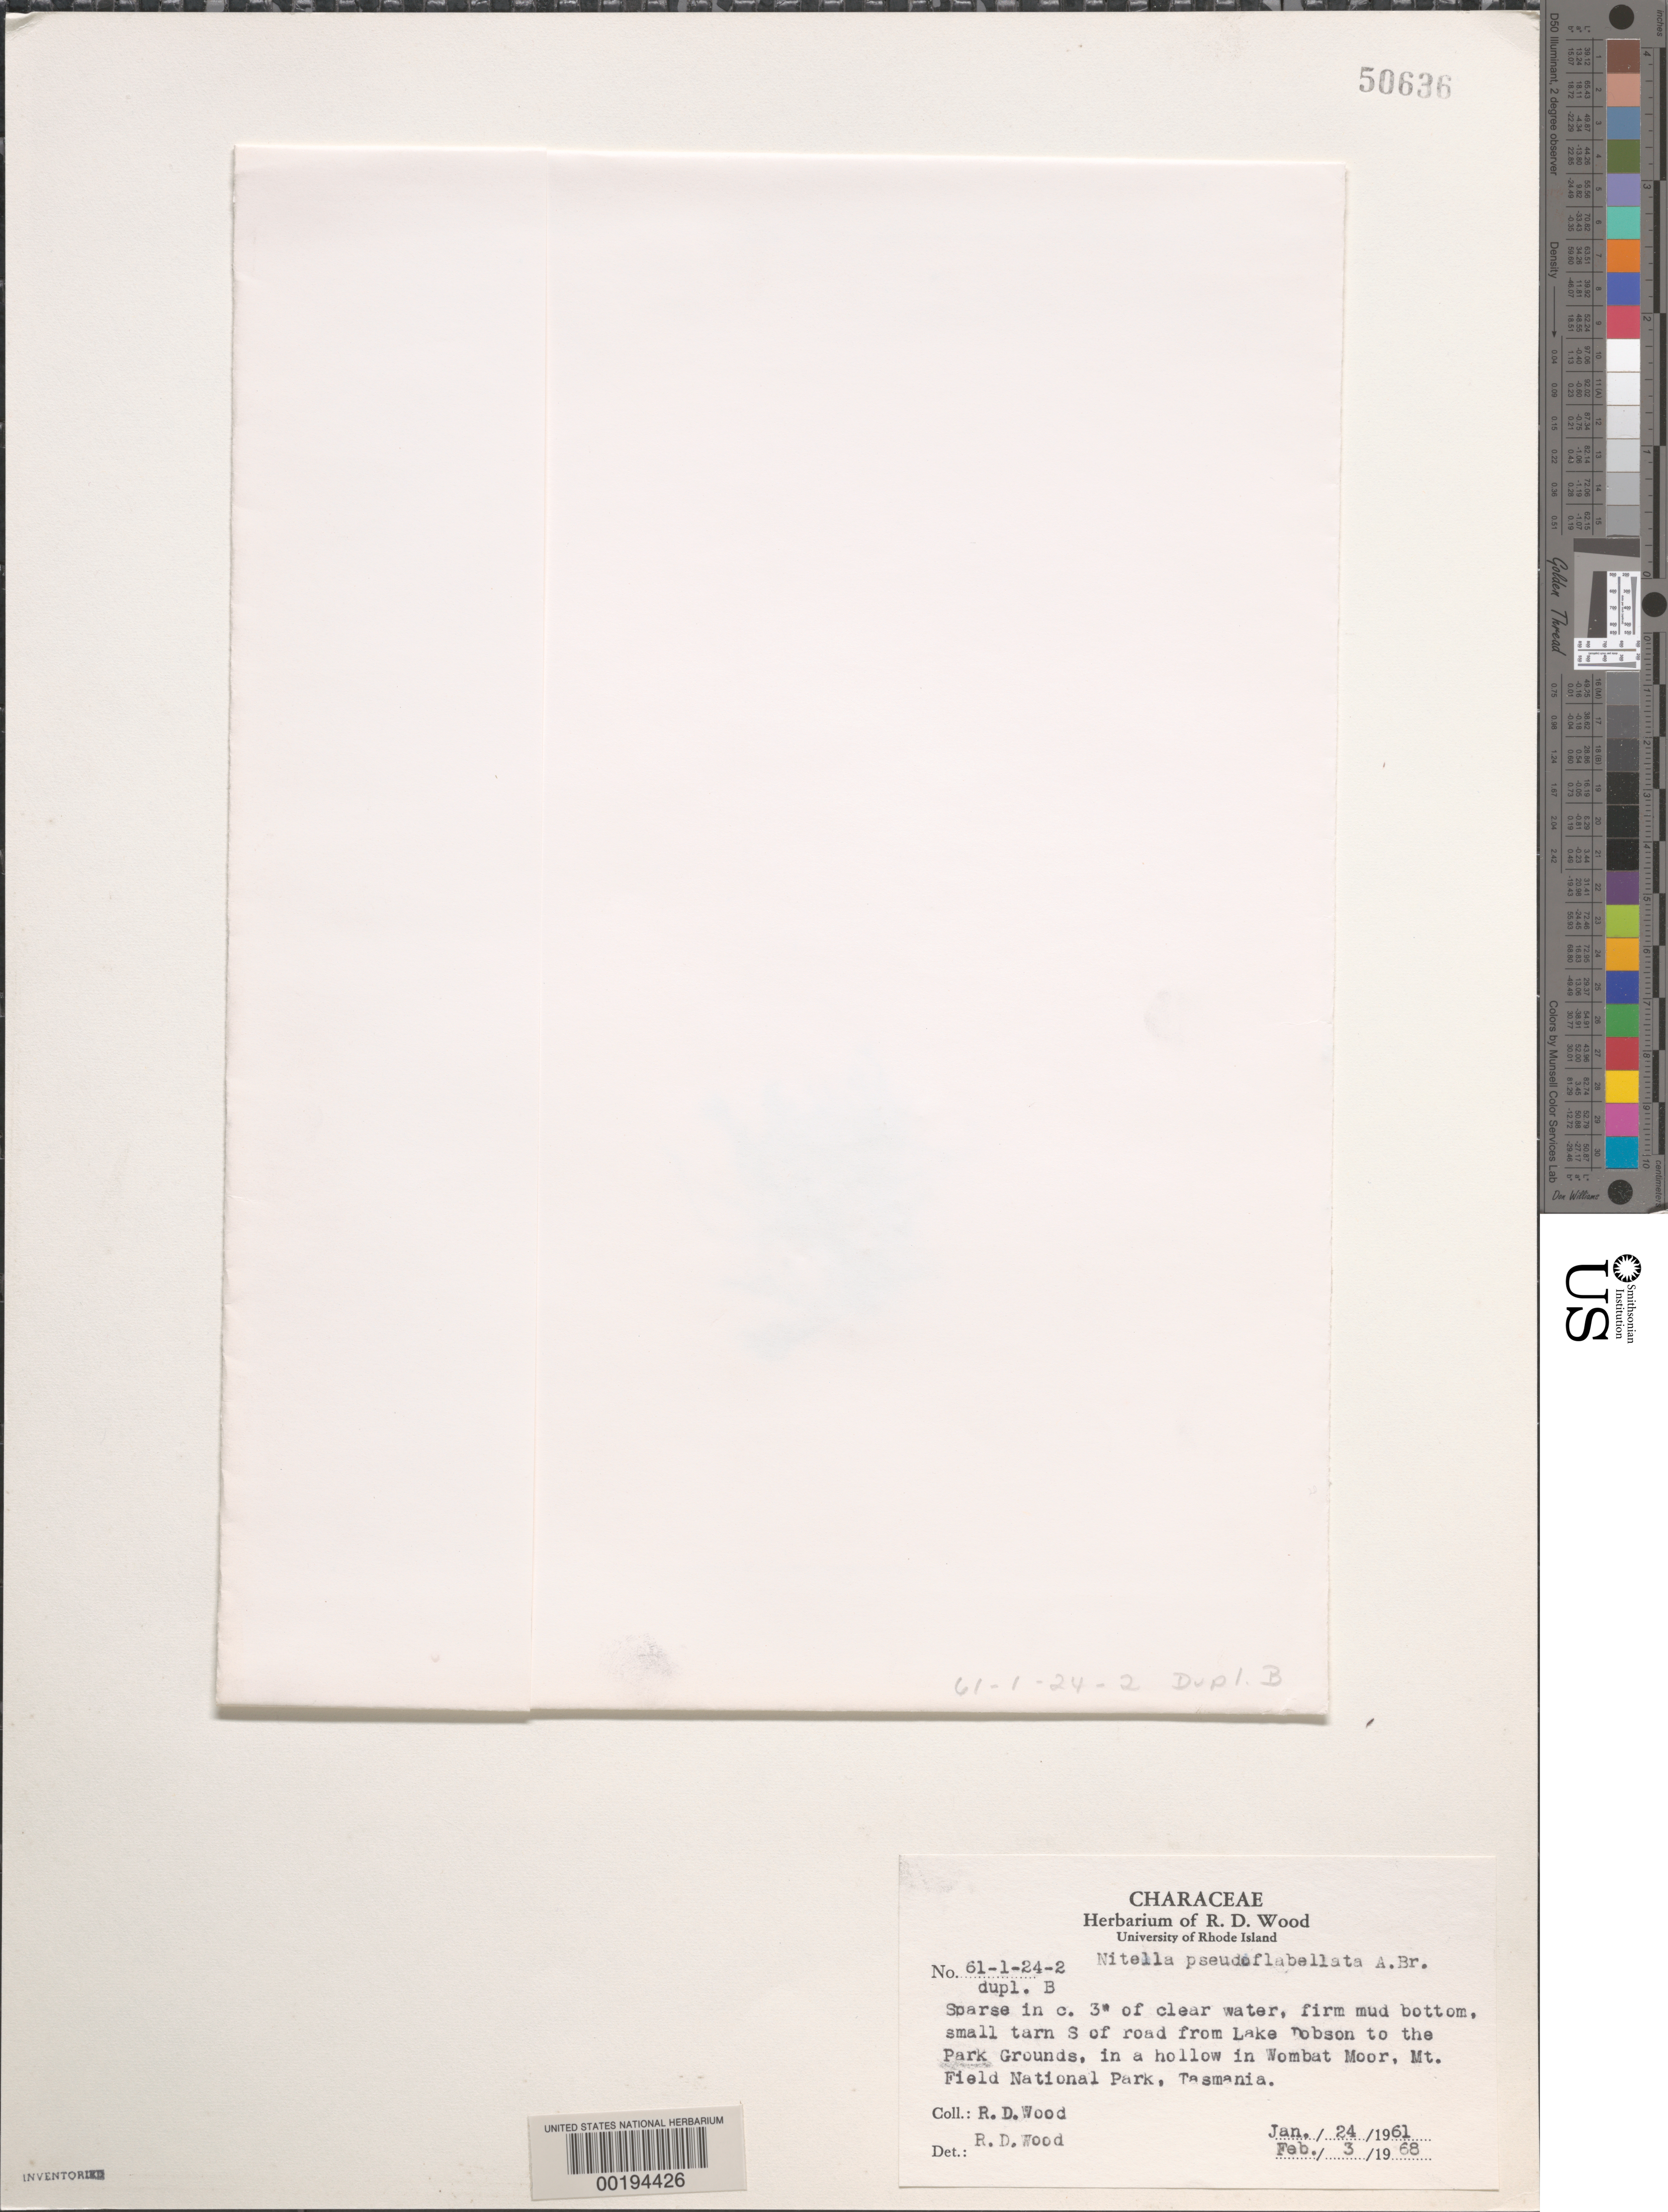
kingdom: Plantae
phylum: Charophyta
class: Charophyceae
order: Charales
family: Characeae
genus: Nitella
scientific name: Nitella pseudoflabellata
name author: A. Braun in A. Braun & Rabenh.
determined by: Wood, R. D.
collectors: R. Wood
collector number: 61-1-24-2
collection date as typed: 24 Jan 1961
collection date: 1961-01-24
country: Australia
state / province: Tasmania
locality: Wombat Moor, Mount Field National Park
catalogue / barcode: US 50636